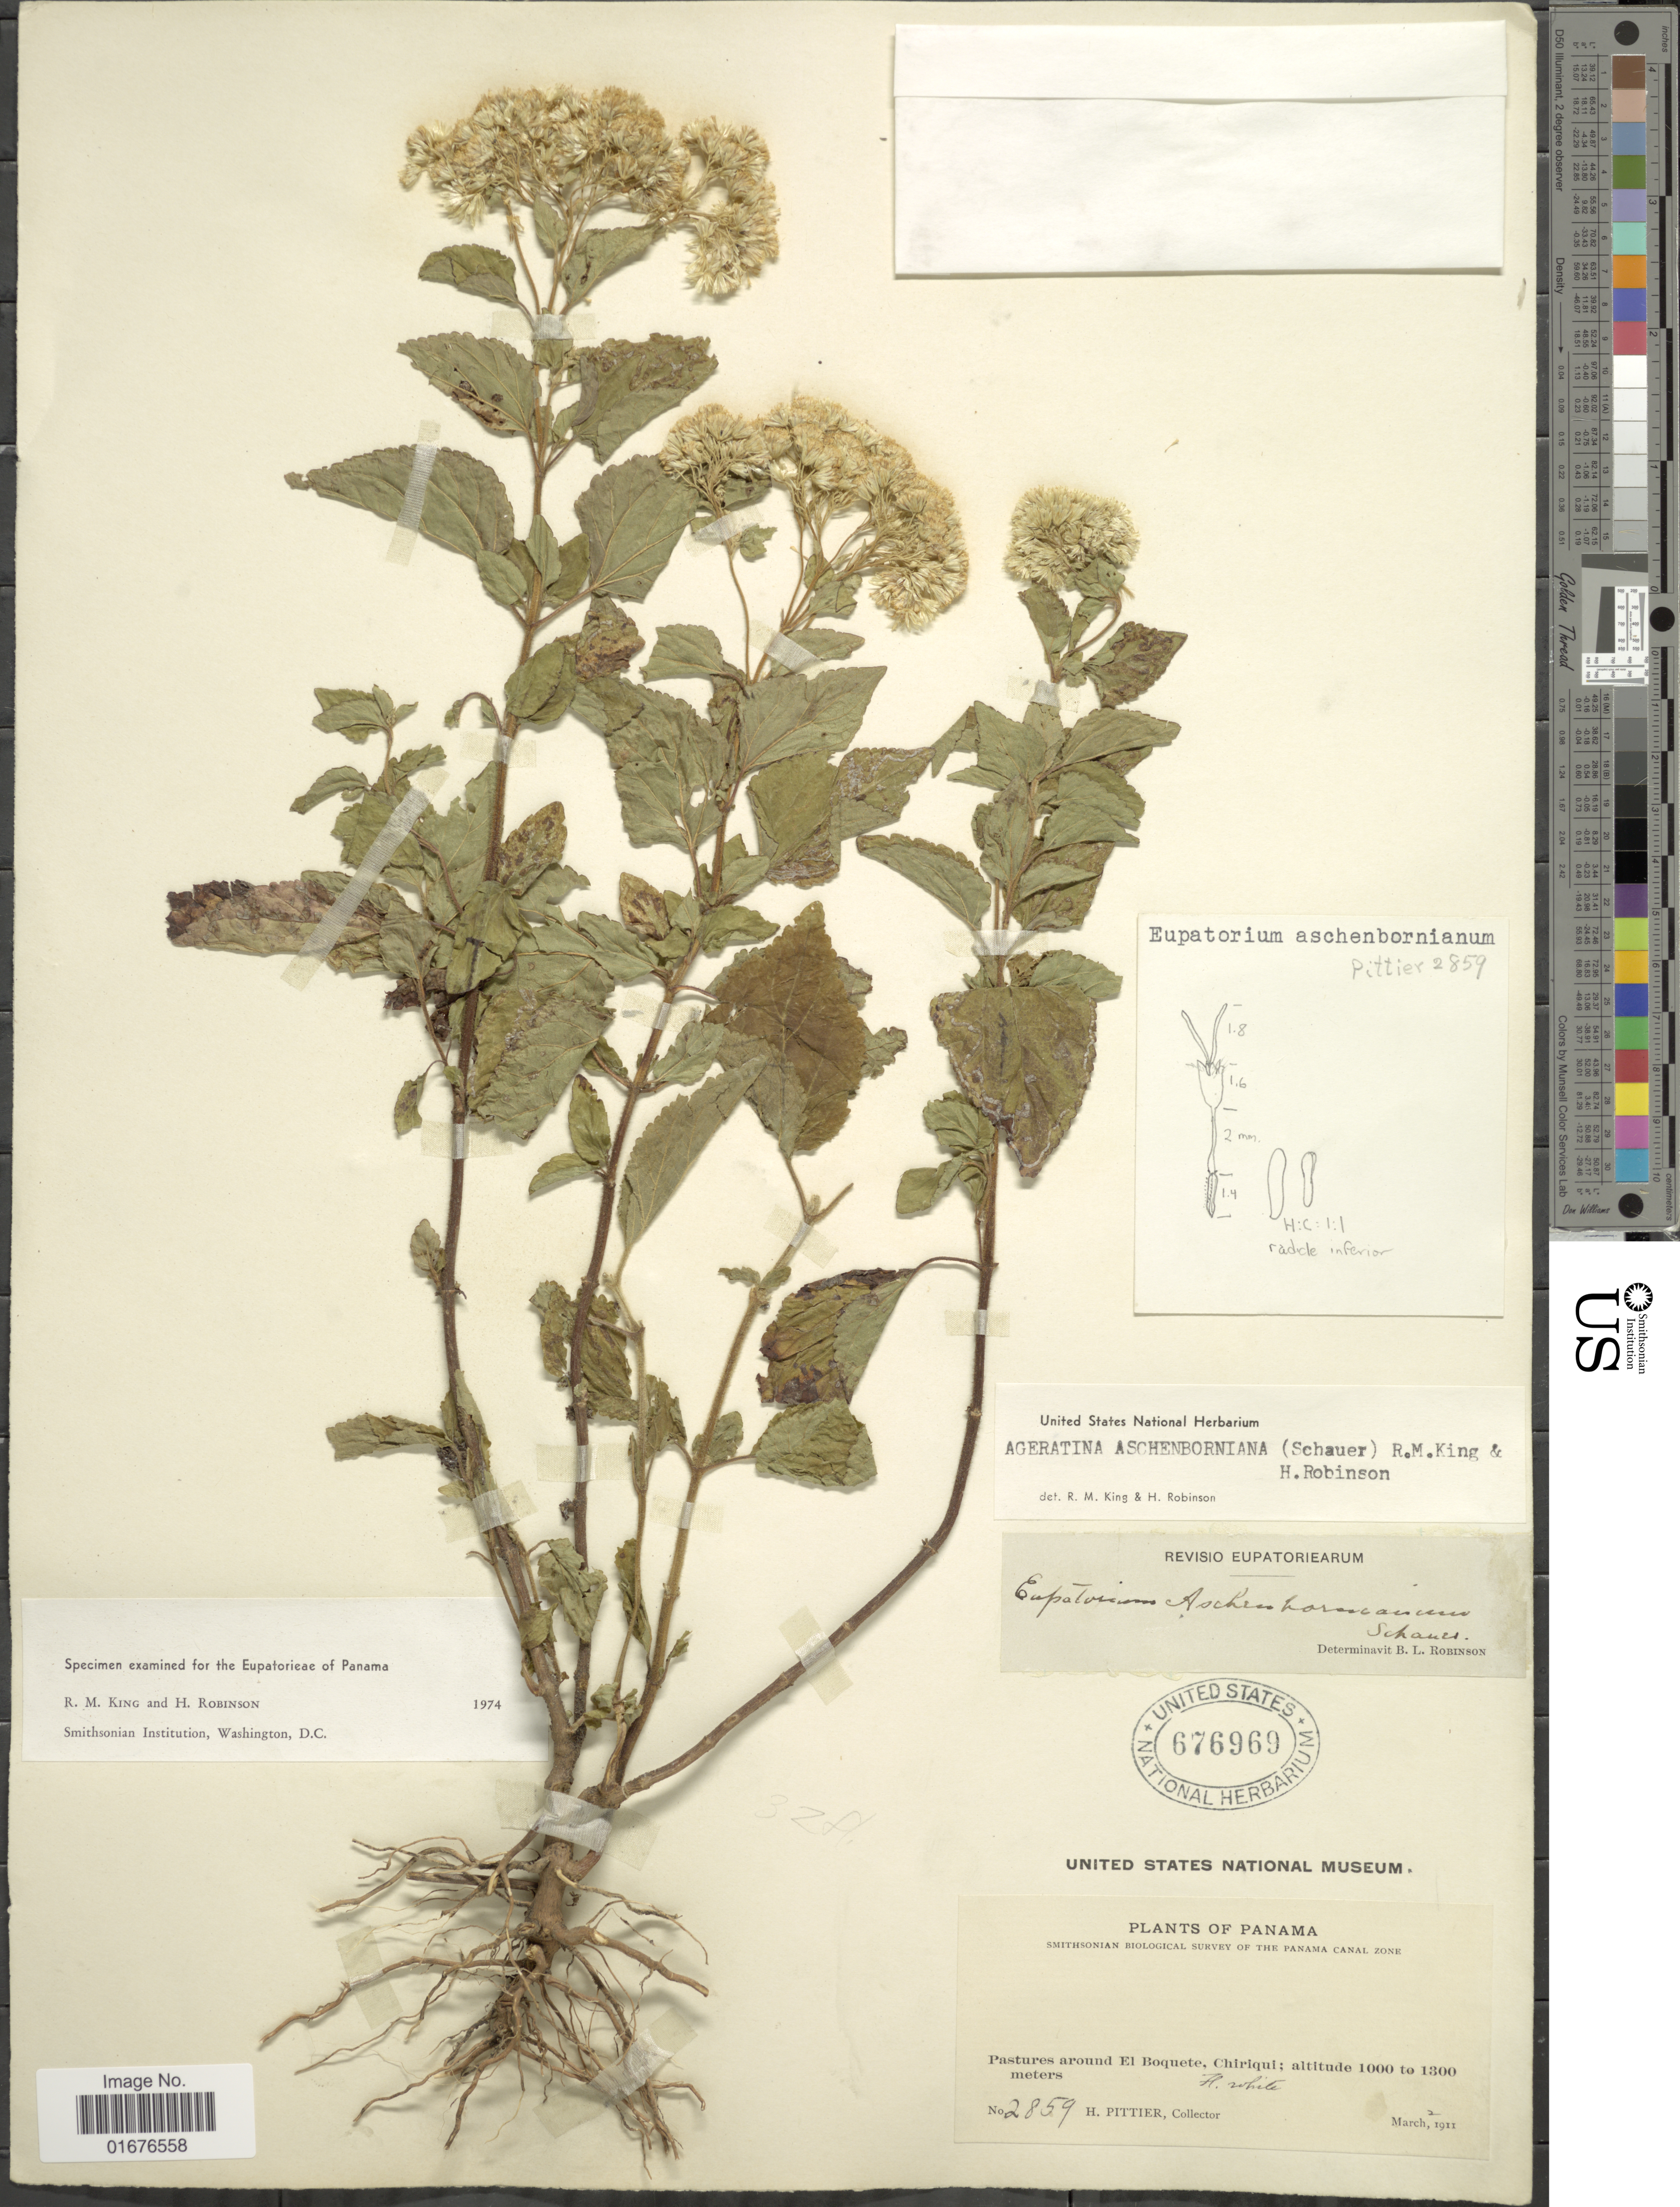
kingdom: Plantae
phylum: Tracheophyta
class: Magnoliopsida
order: Asterales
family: Asteraceae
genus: Ageratina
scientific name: Ageratina pichinchensis var. bustamenta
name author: (DC.) R.M. King & H. Rob.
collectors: H. F. Pittier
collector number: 2859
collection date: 1911-03-02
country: Panama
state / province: Chiriqui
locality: Pastures around El Boquete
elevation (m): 1000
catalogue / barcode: US 676969